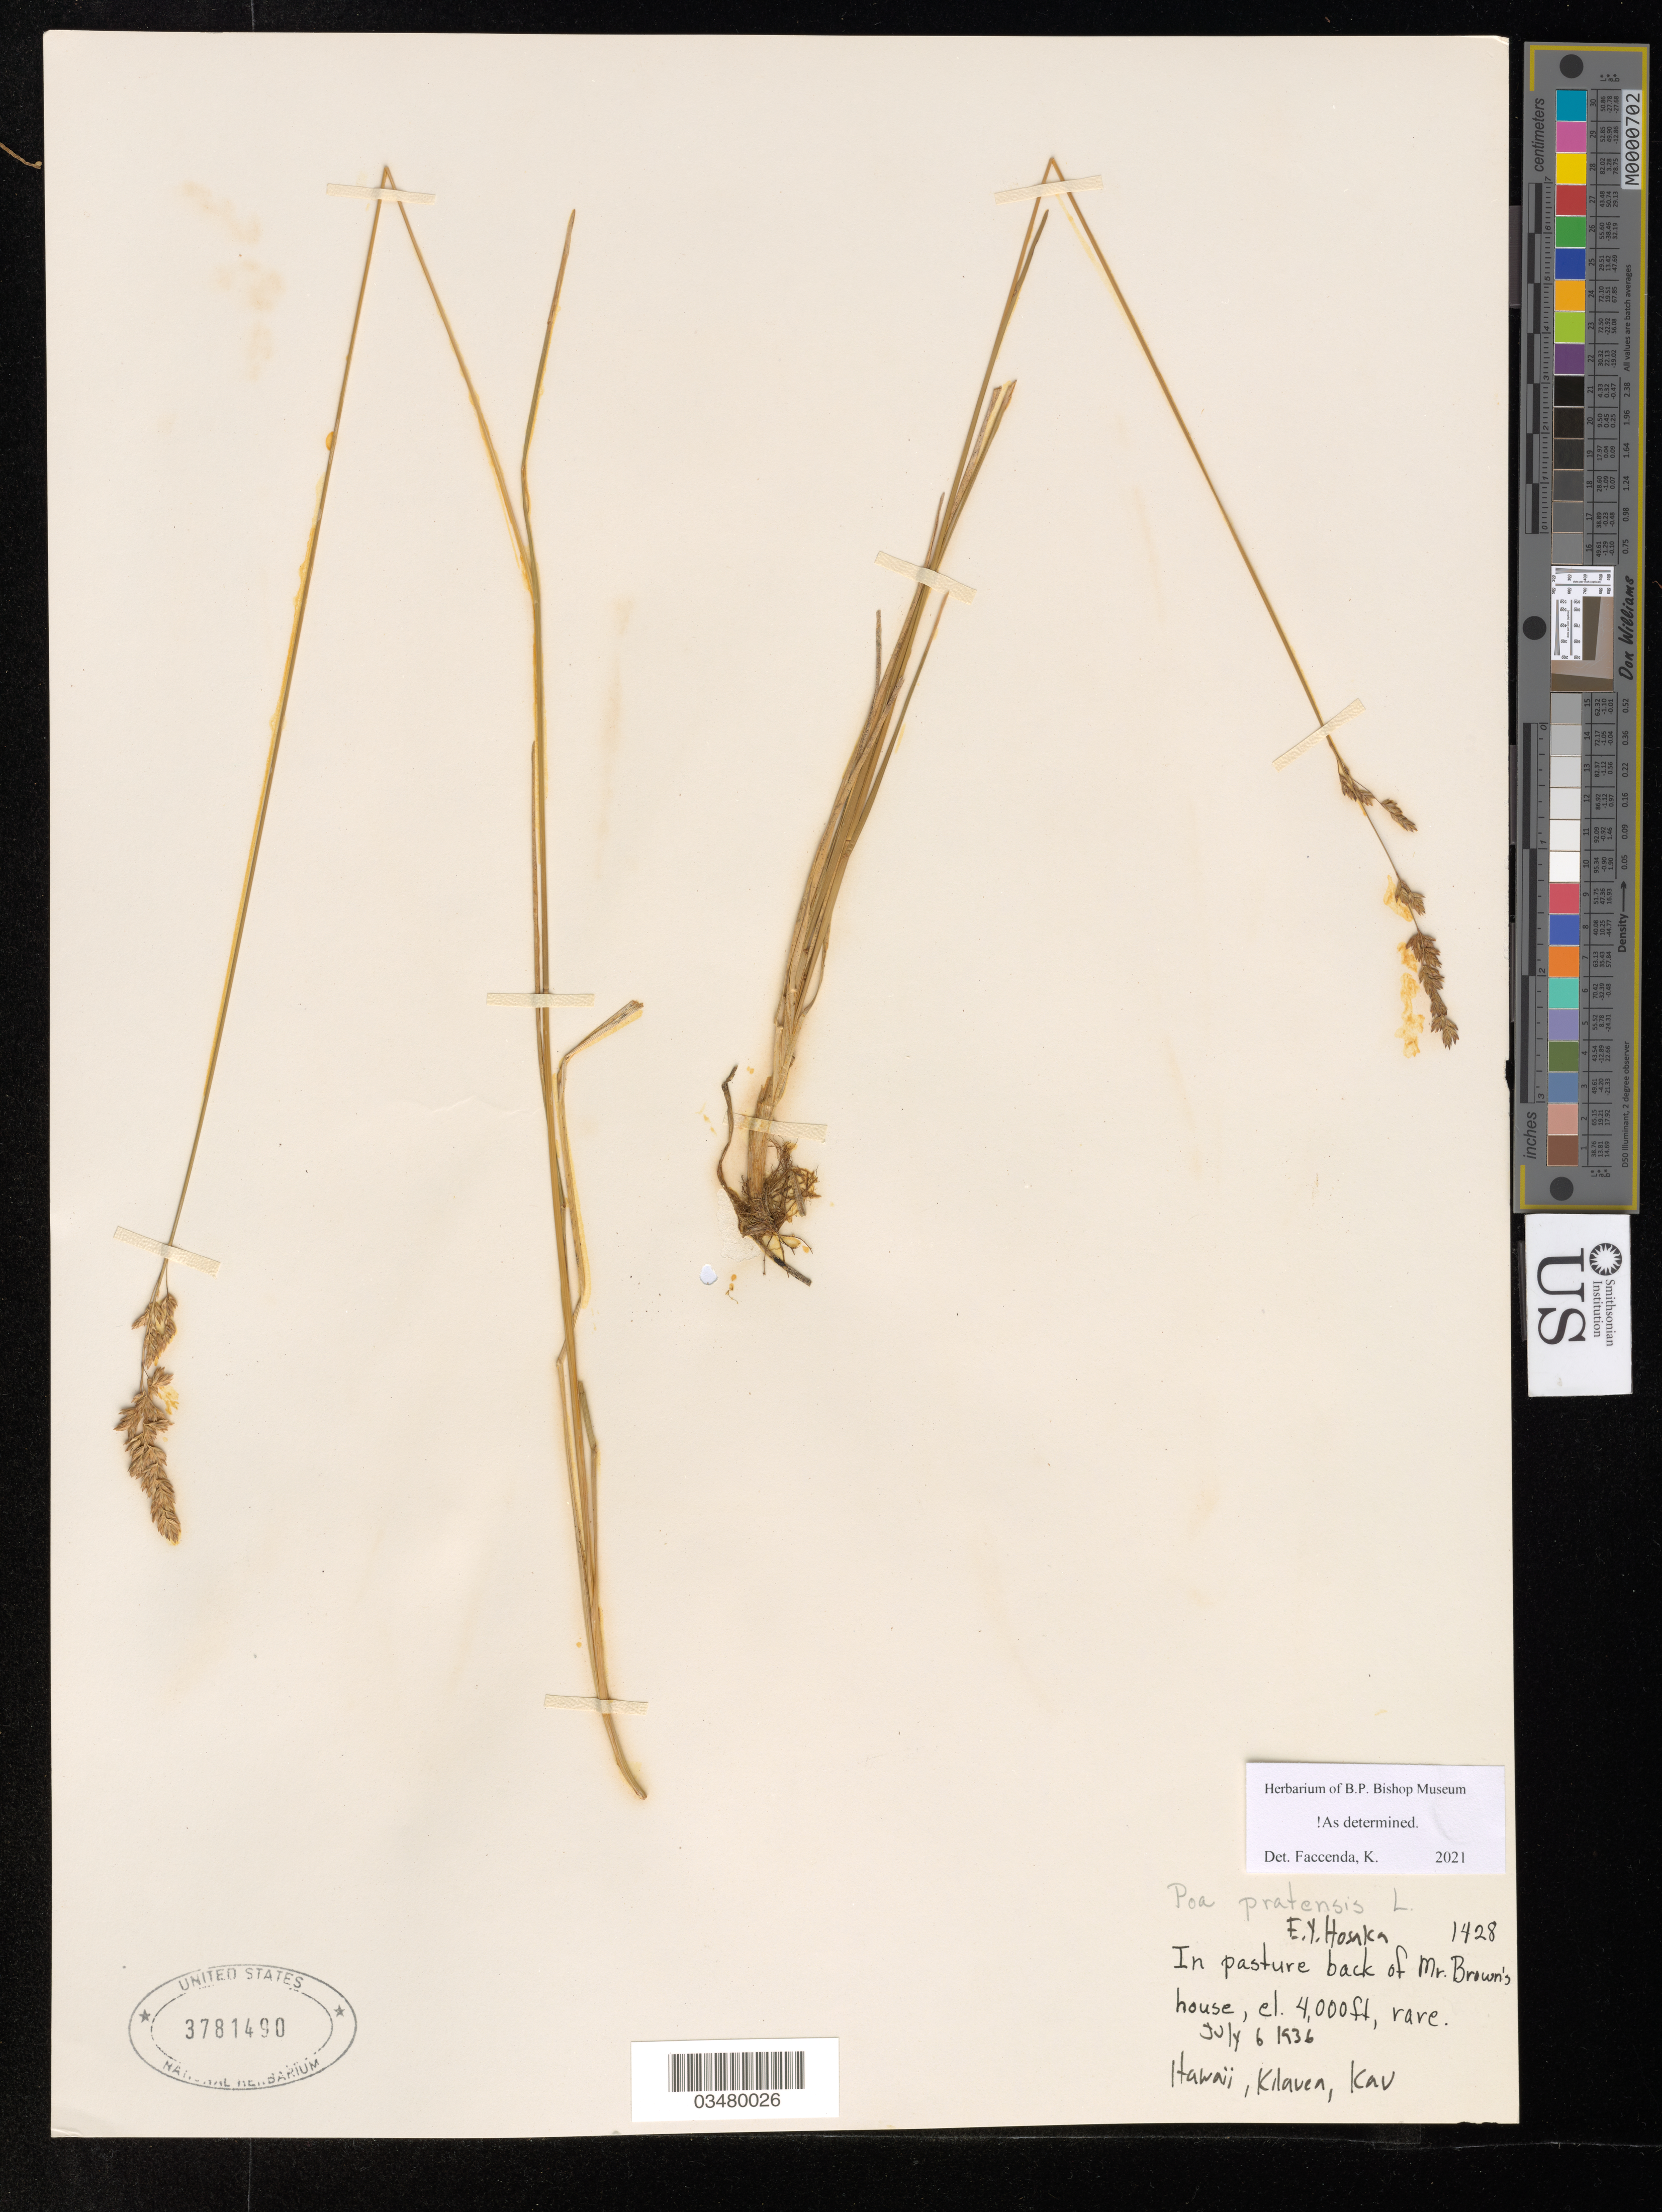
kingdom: Plantae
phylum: Tracheophyta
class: Liliopsida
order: Poales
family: Poaceae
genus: Poa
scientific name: Poa pratensis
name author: L.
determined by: Faccenda, K.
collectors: E. Y. Hosaka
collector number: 1428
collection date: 1936-07-06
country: United States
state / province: Hawaii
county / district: Hawaii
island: Hawaii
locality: Kilauea, Kau, back of Mr. Brown's house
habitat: Pasture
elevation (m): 1219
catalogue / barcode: US 3781490